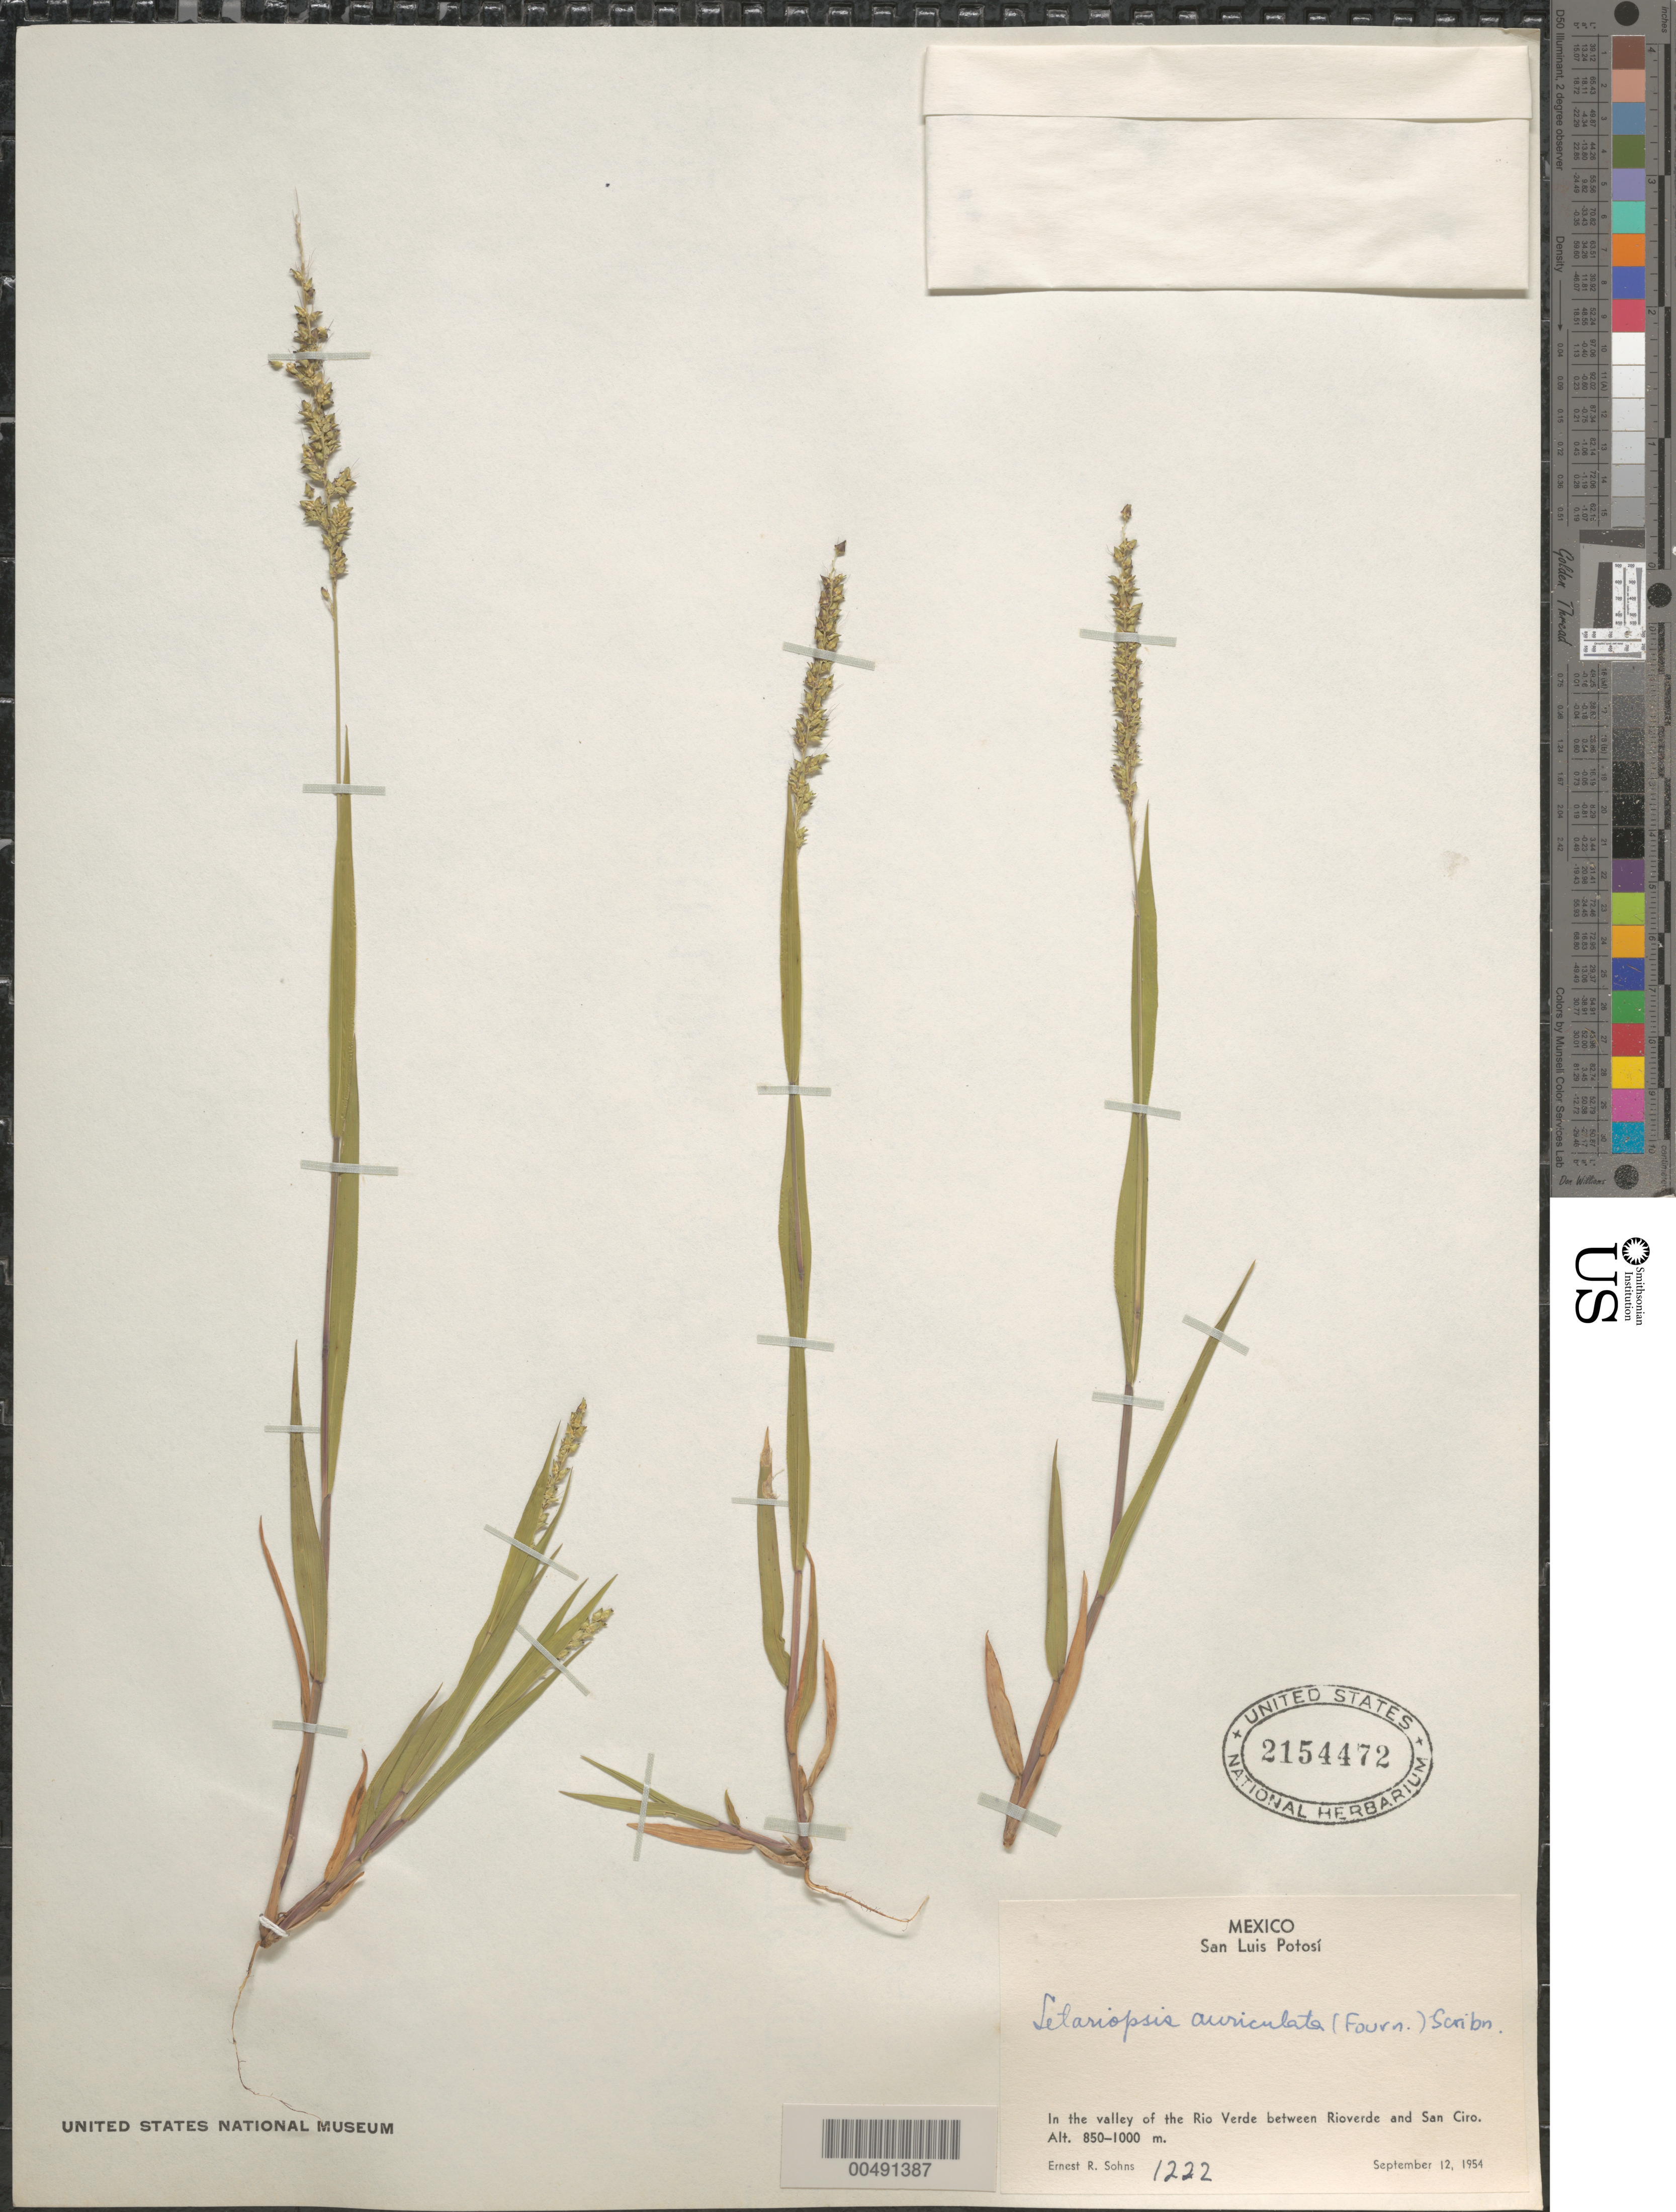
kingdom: Plantae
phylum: Tracheophyta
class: Liliopsida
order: Poales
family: Poaceae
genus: Setariopsis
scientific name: Setariopsis auriculata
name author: (E. Fourn.) Scribn.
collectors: E. R. Sohns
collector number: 1222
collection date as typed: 12 Sep 1954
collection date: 1954-09-12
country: Mexico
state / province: San Luis Potosi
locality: Valley of the Rio Verde between Rioverde & San Ciro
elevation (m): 850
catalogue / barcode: US 2154472